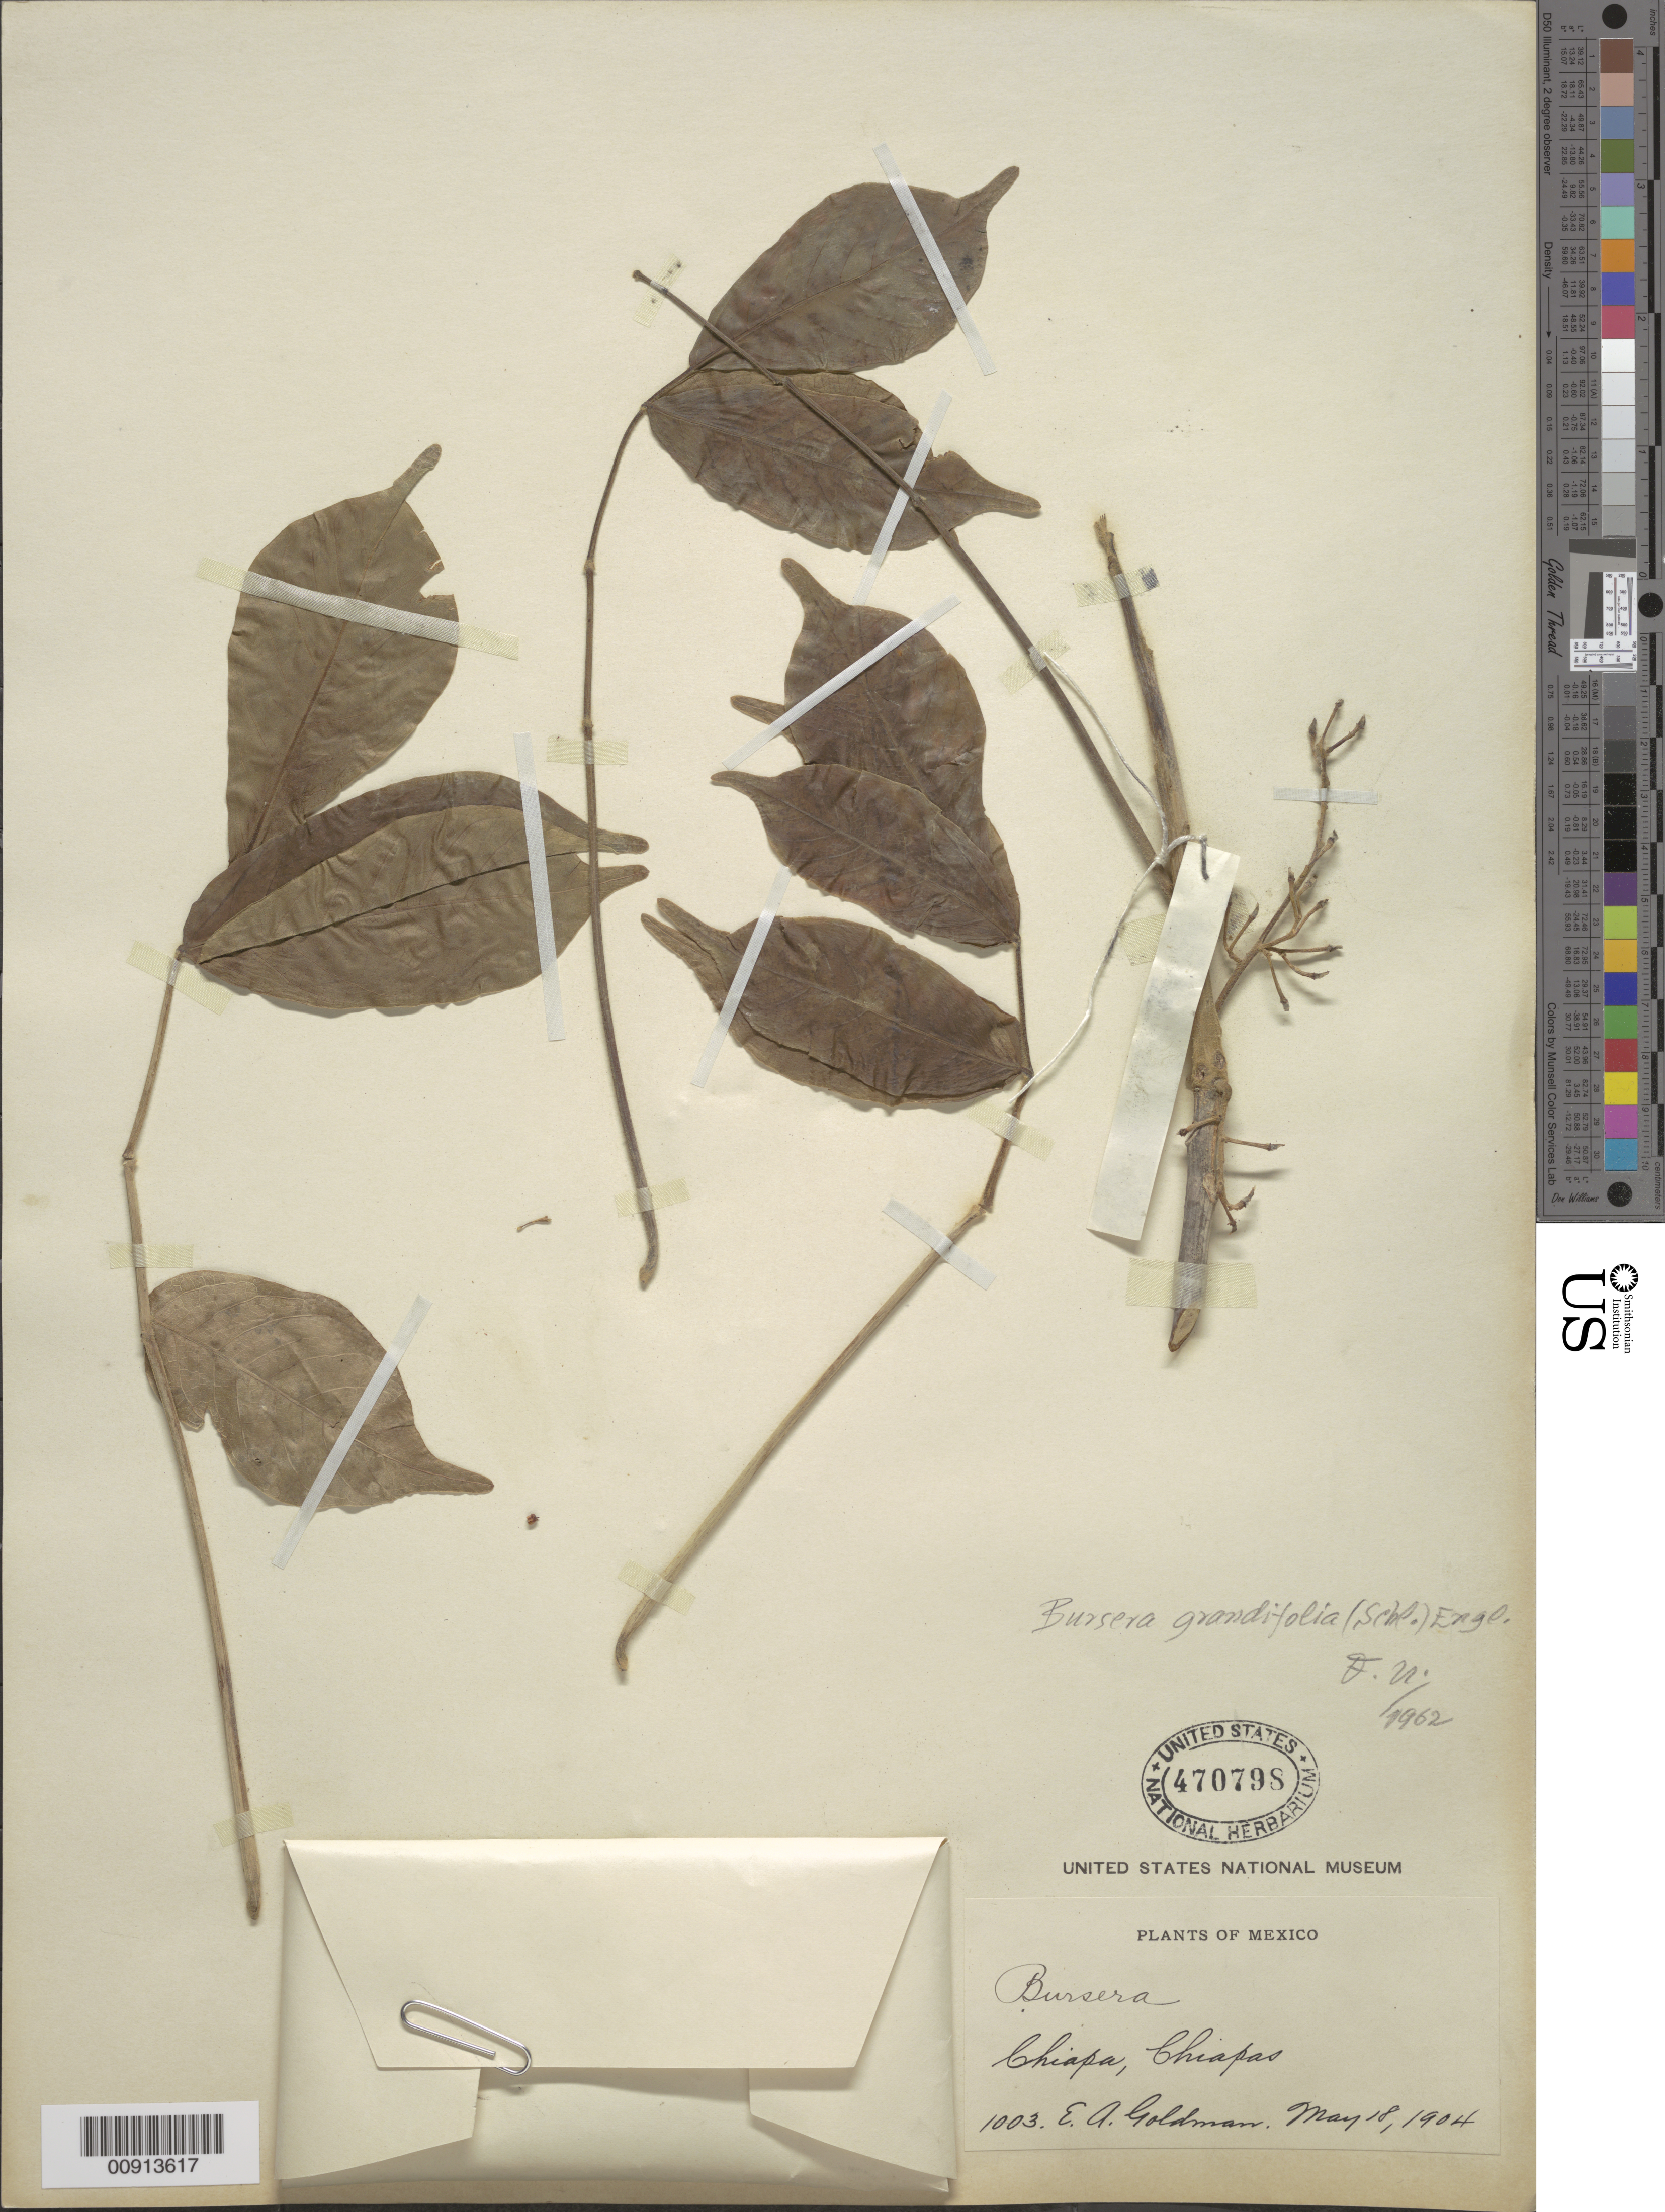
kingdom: Plantae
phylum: Tracheophyta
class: Magnoliopsida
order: Sapindales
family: Burseraceae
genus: Bursera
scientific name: Bursera grandifolia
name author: (Schltdl.) Engl.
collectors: E. A. Goldman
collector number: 1003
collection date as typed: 18 May 1904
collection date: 1904-05-18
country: Mexico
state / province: Chiapas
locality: Chiapa, Chiapas.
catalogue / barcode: US 470798